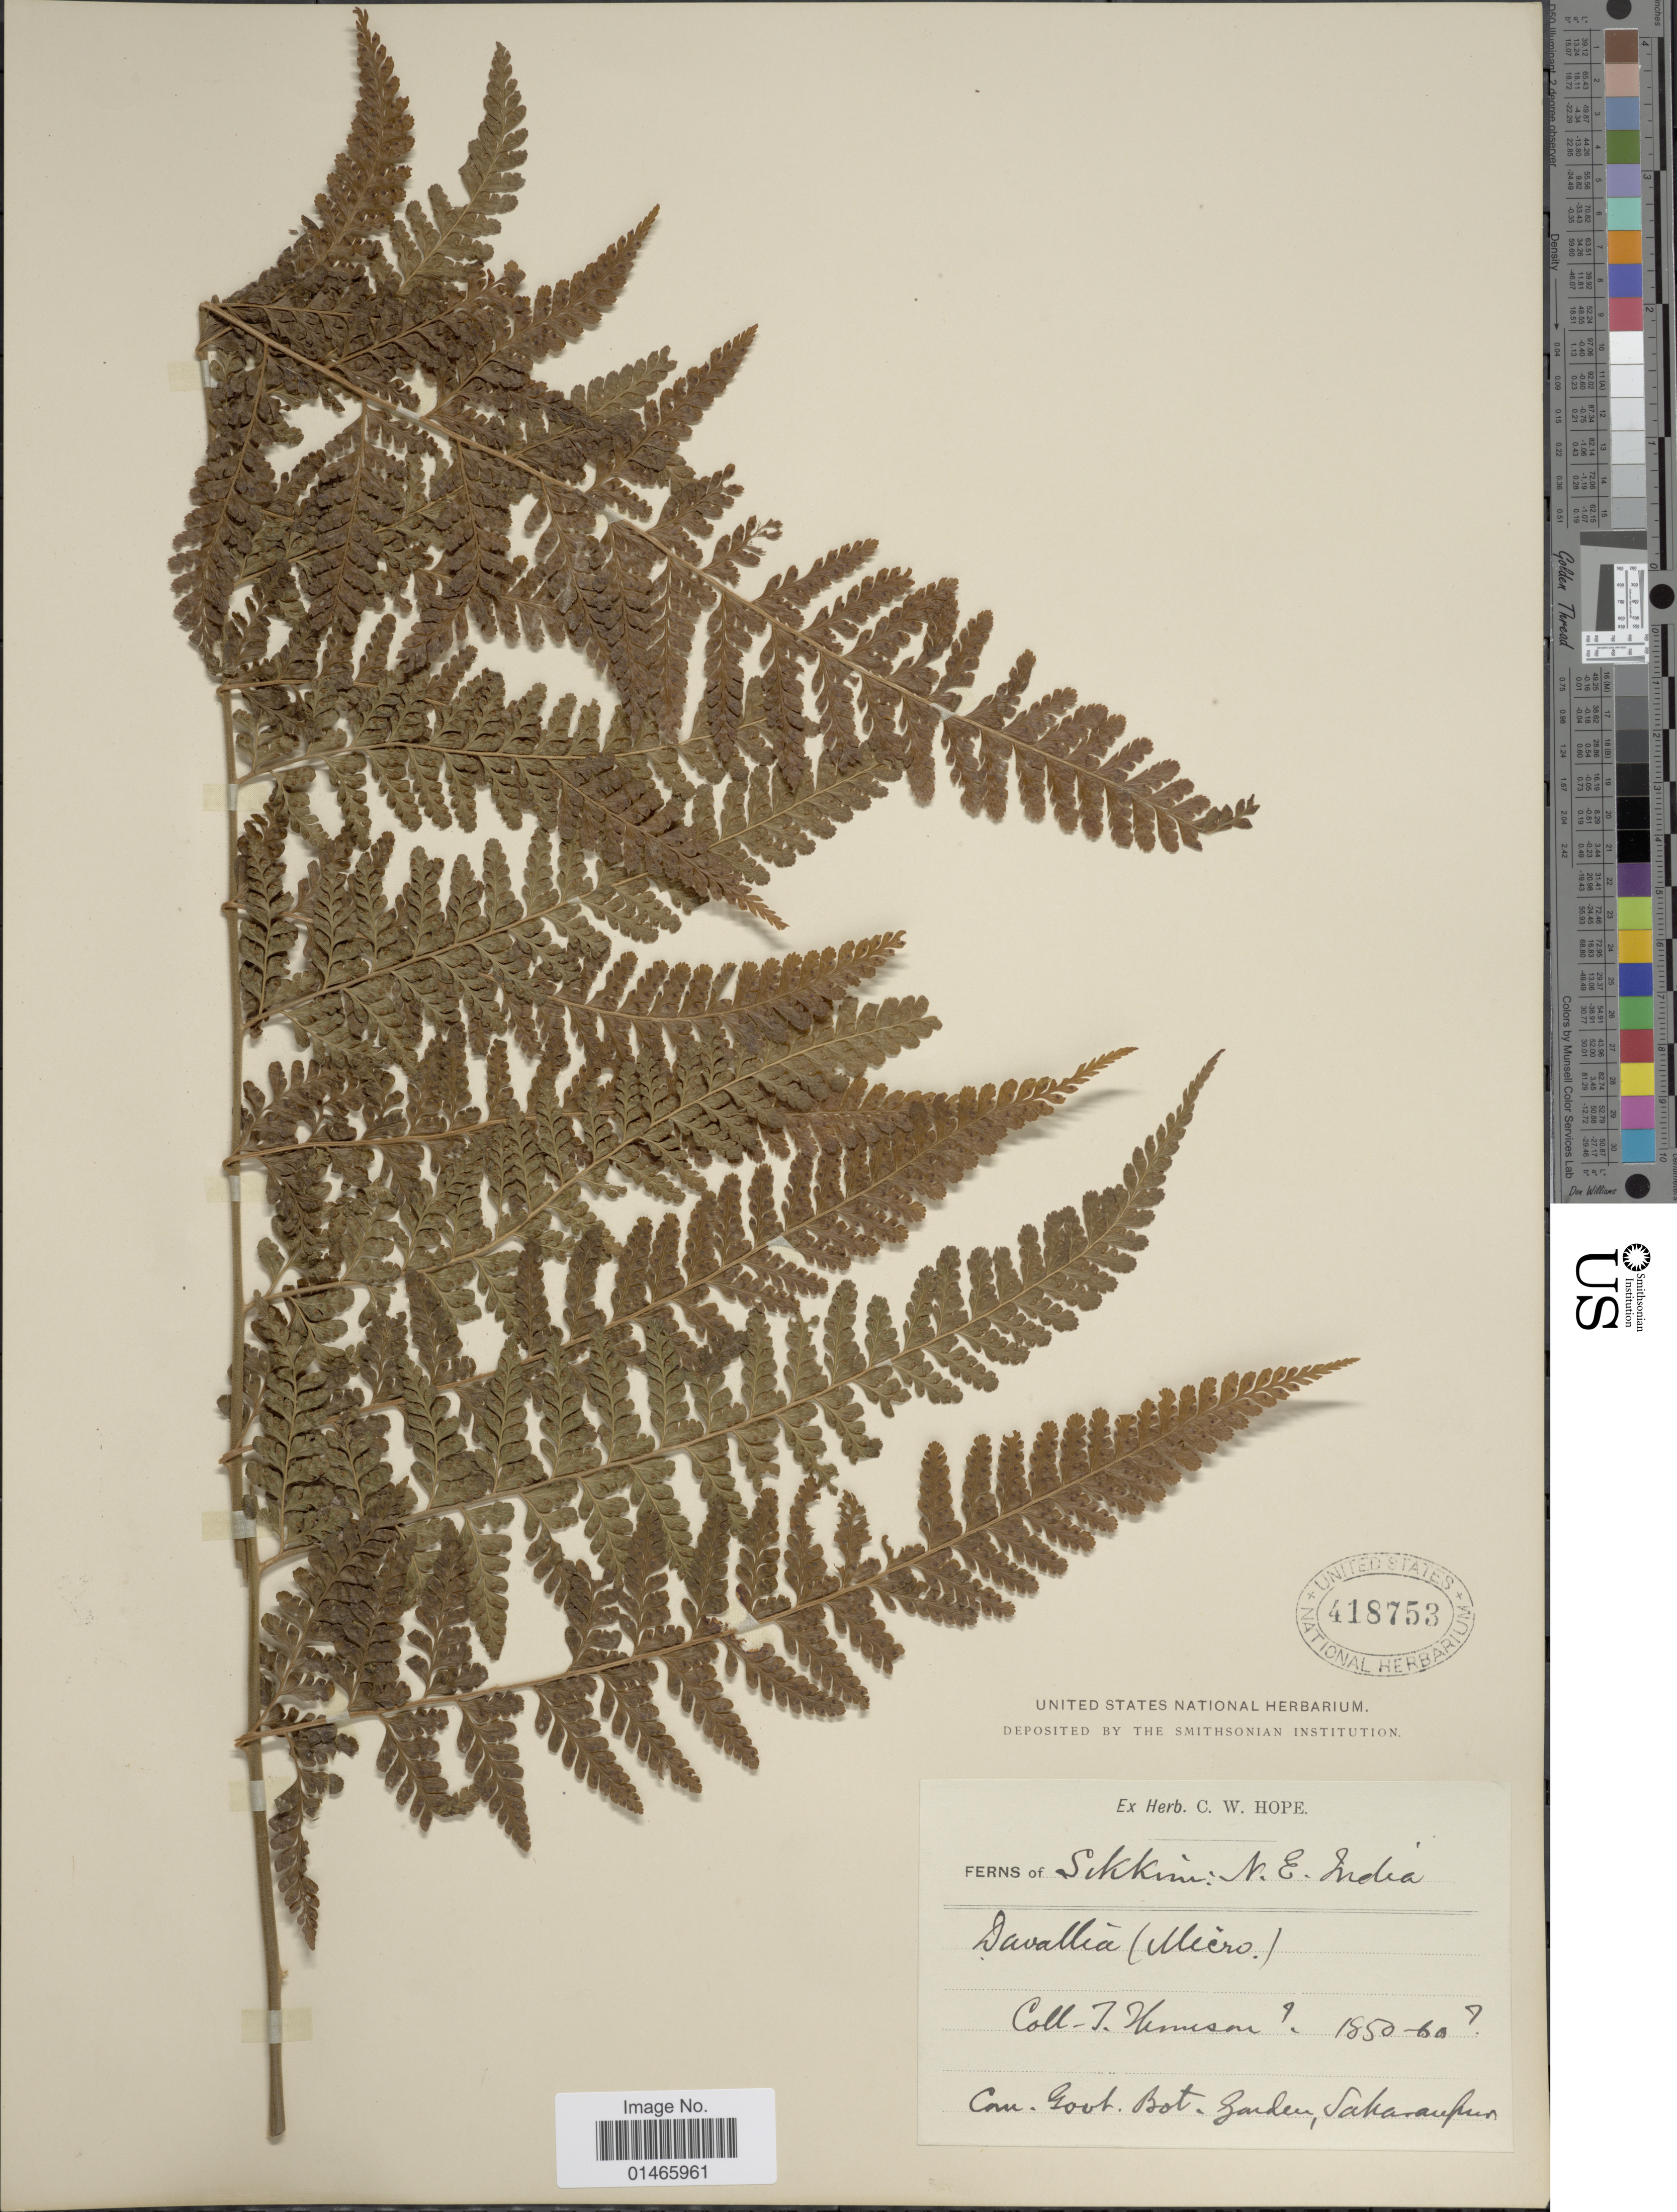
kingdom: Plantae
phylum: Tracheophyta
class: Polypodiopsida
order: Polypodiales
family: Dennstaedtiaceae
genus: Microlepia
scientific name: Microlepia sp.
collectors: T. Thomson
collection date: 1850/1860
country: India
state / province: Sikkim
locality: N.E. India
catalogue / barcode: US 418753